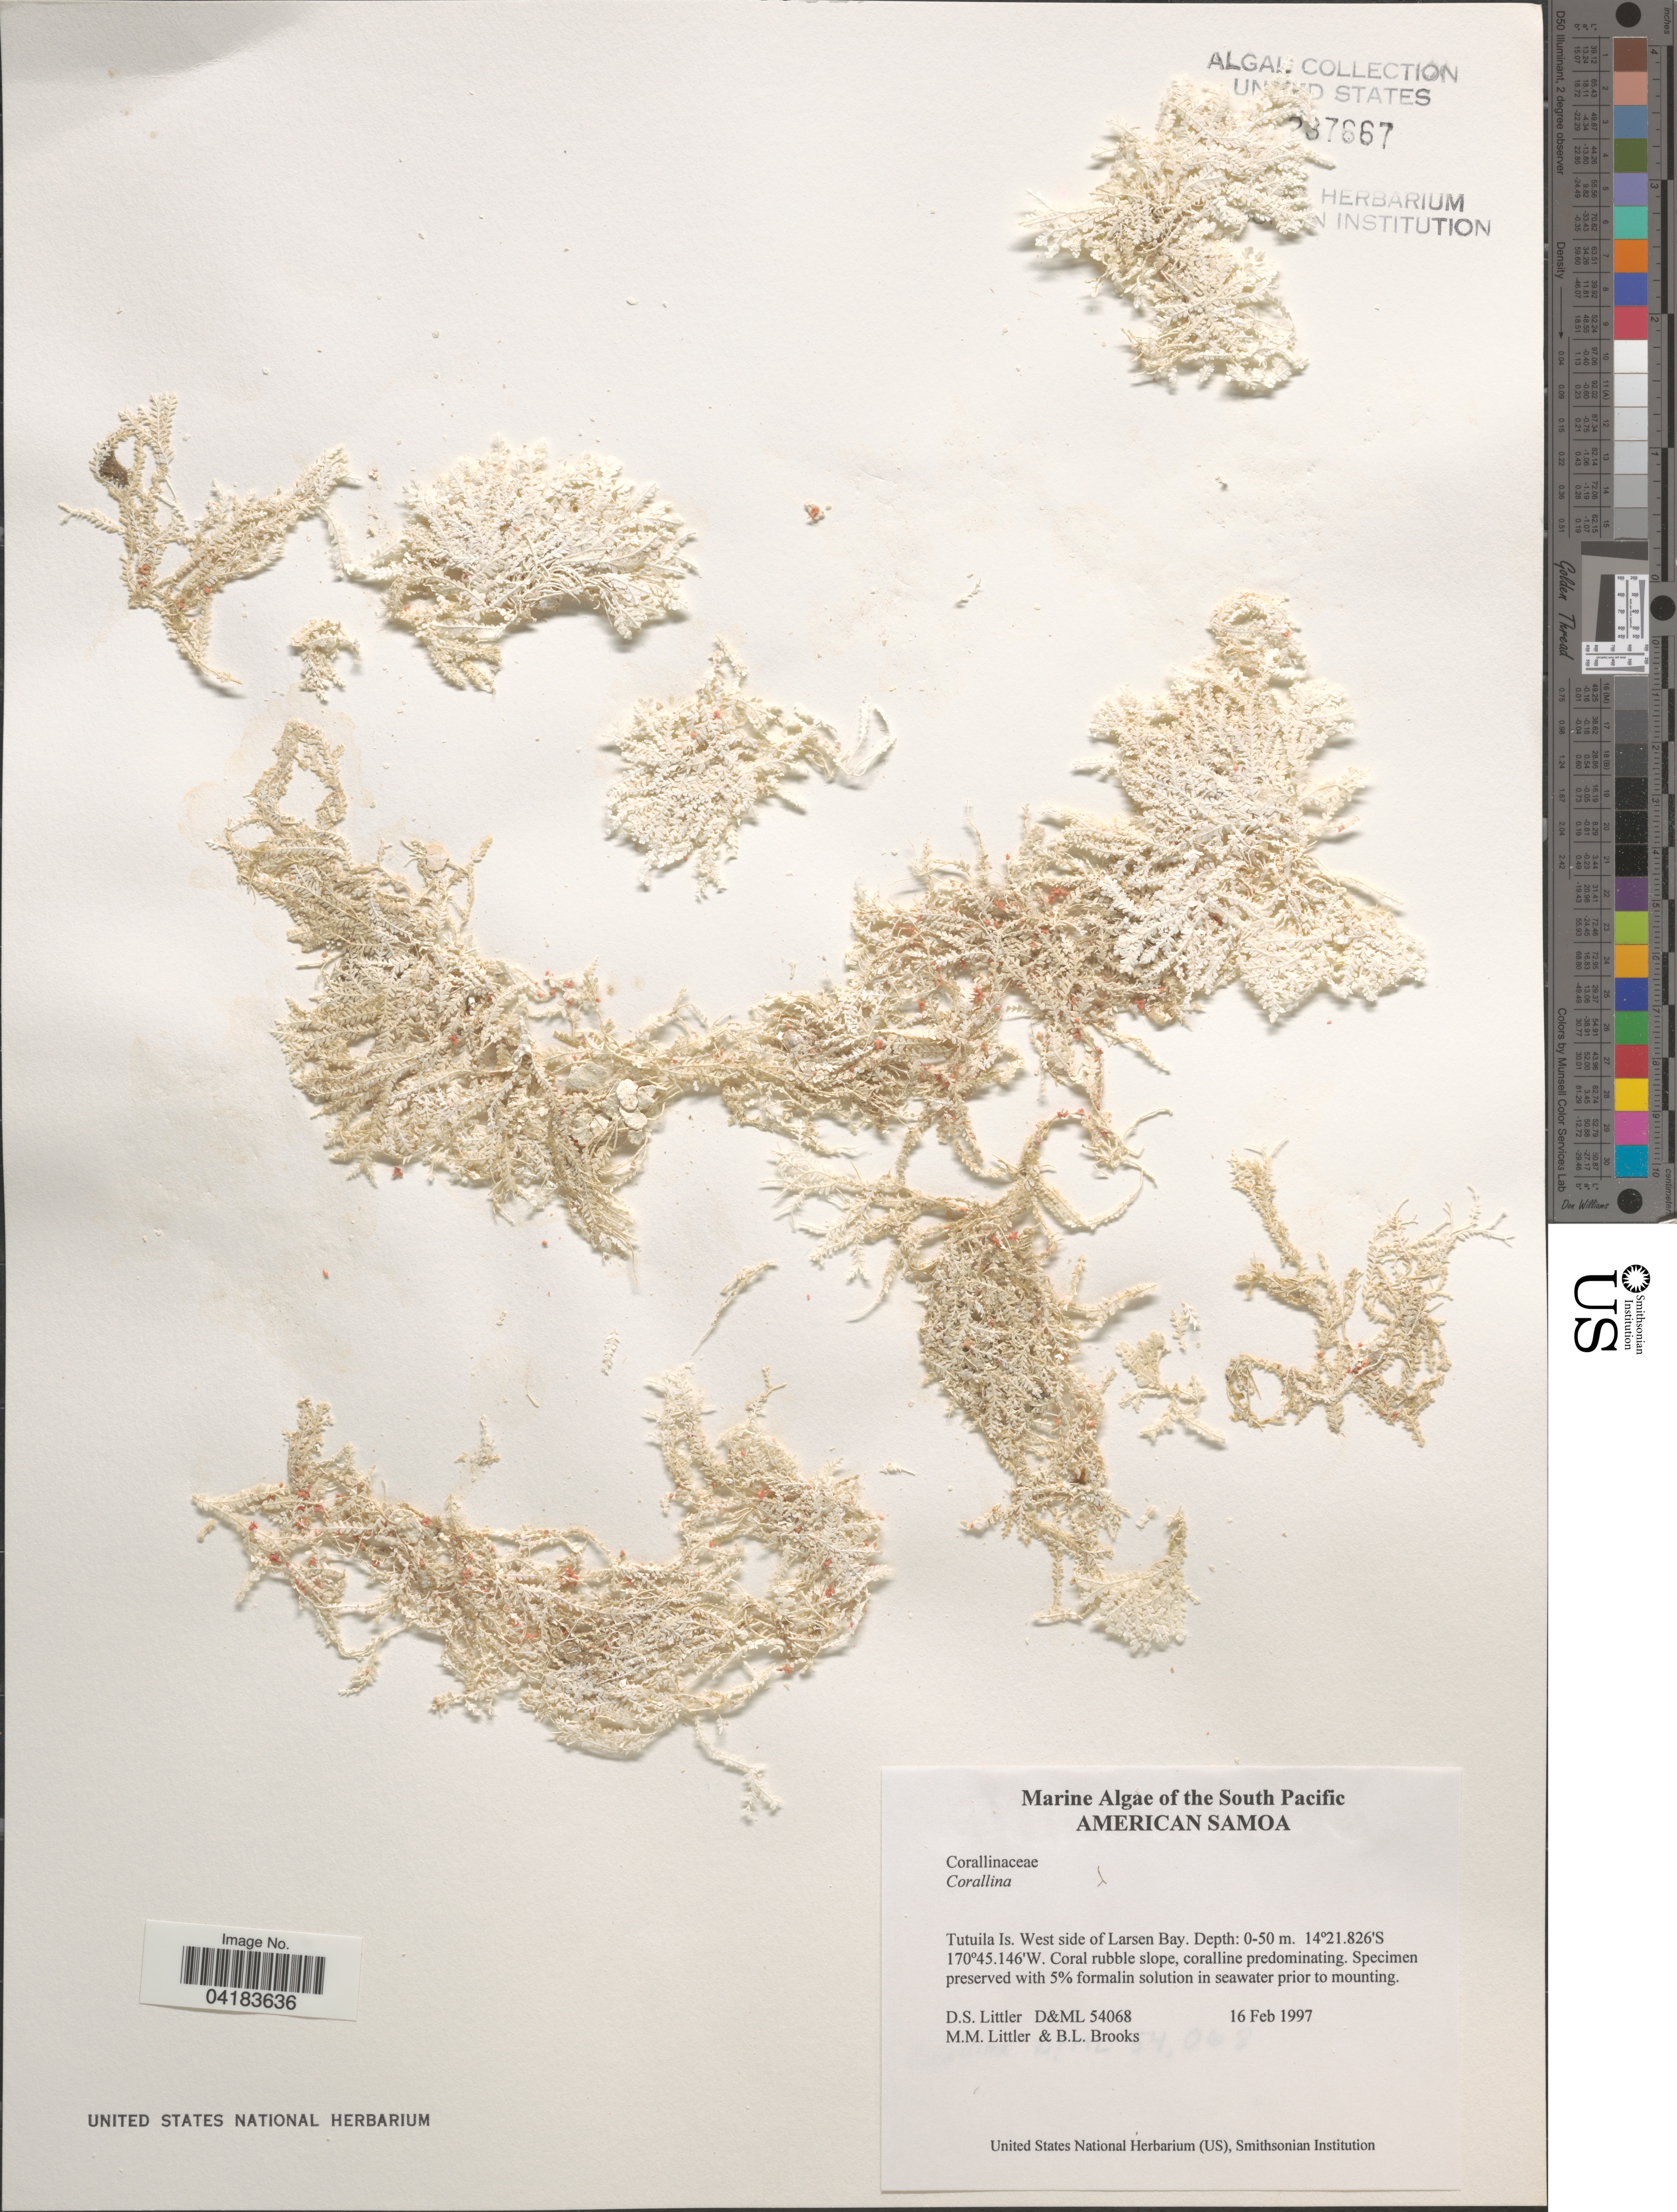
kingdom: Plantae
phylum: Rhodophyta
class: Florideophyceae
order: Corallinales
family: Corallinaceae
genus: Corallina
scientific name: Corallina sp.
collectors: D. S. Littler & B. Brooks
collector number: D&ML54068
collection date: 1997-02-16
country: American Samoa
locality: The South Pacific American Samoa. Tutuila Is. West side of Larsen Bay.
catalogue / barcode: US 237667